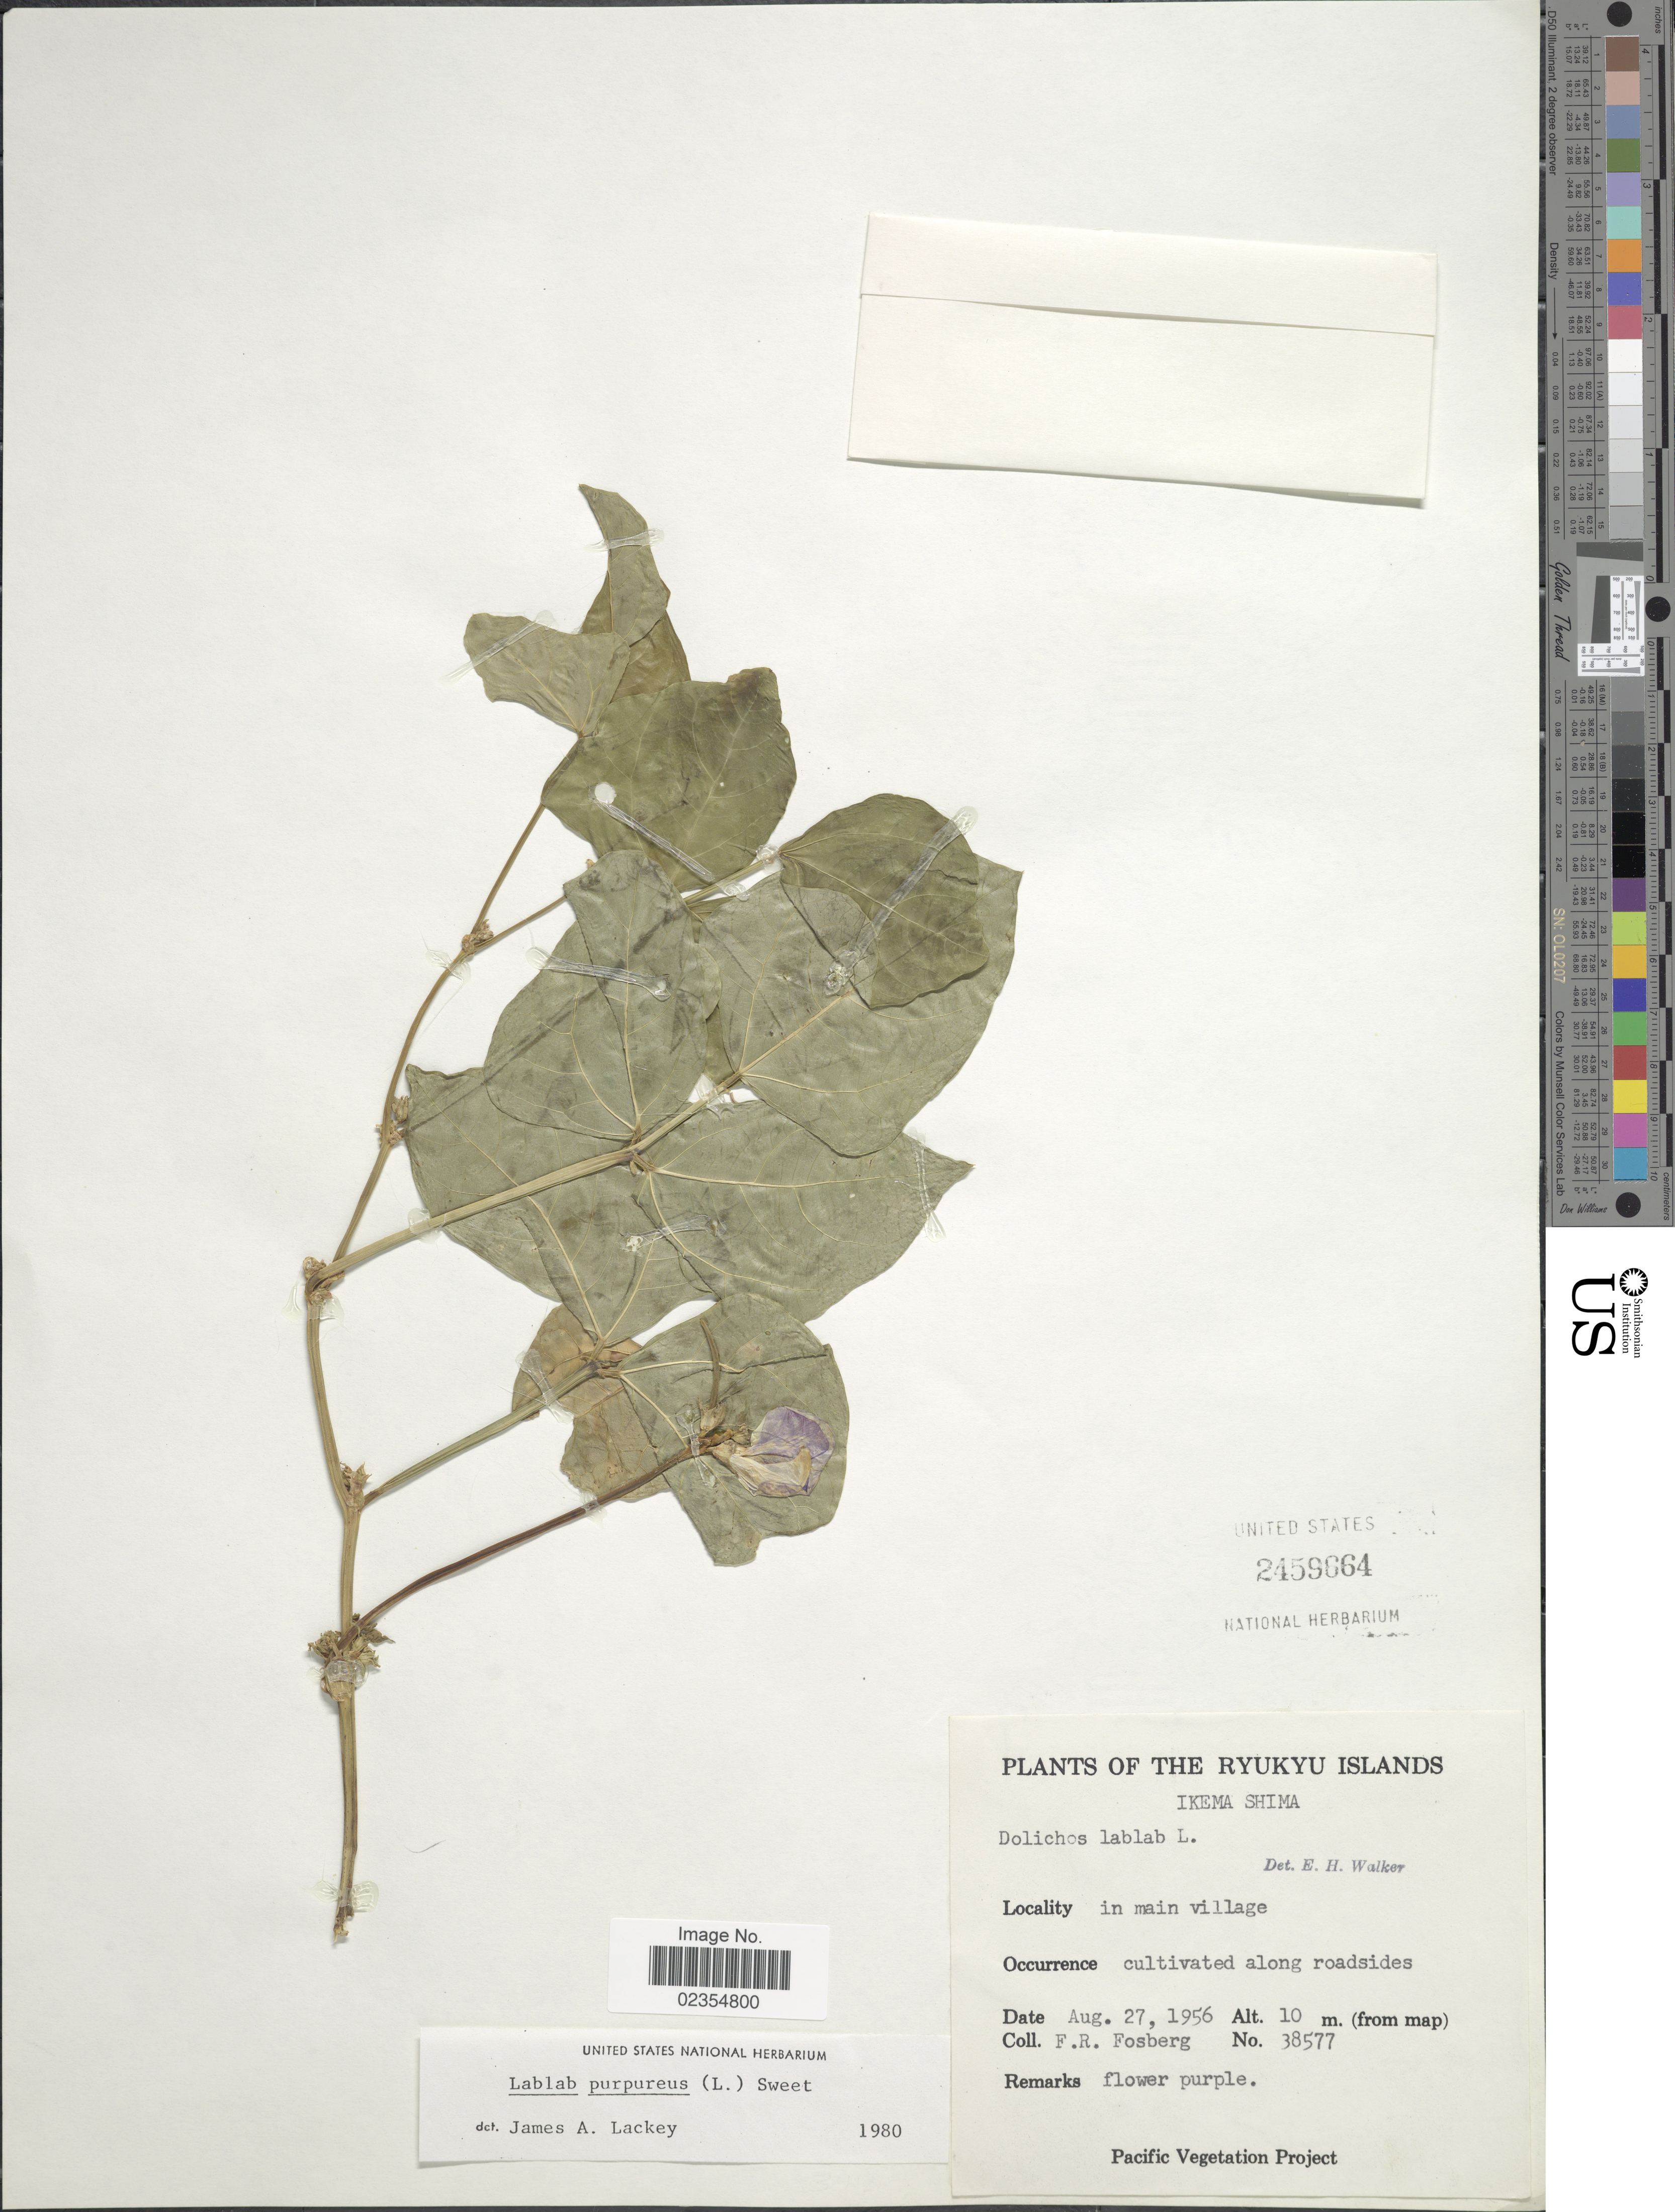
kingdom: Plantae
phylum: Tracheophyta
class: Magnoliopsida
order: Fabales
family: Fabaceae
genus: Lablab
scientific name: Lablab purpureus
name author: (L.) Sweet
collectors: F. R. Fosberg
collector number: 38577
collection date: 1956-08-27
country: Japan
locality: Ryukyu Islands, Ikema Shima, in main village, cultivated along roadsides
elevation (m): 10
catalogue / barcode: US 2459664